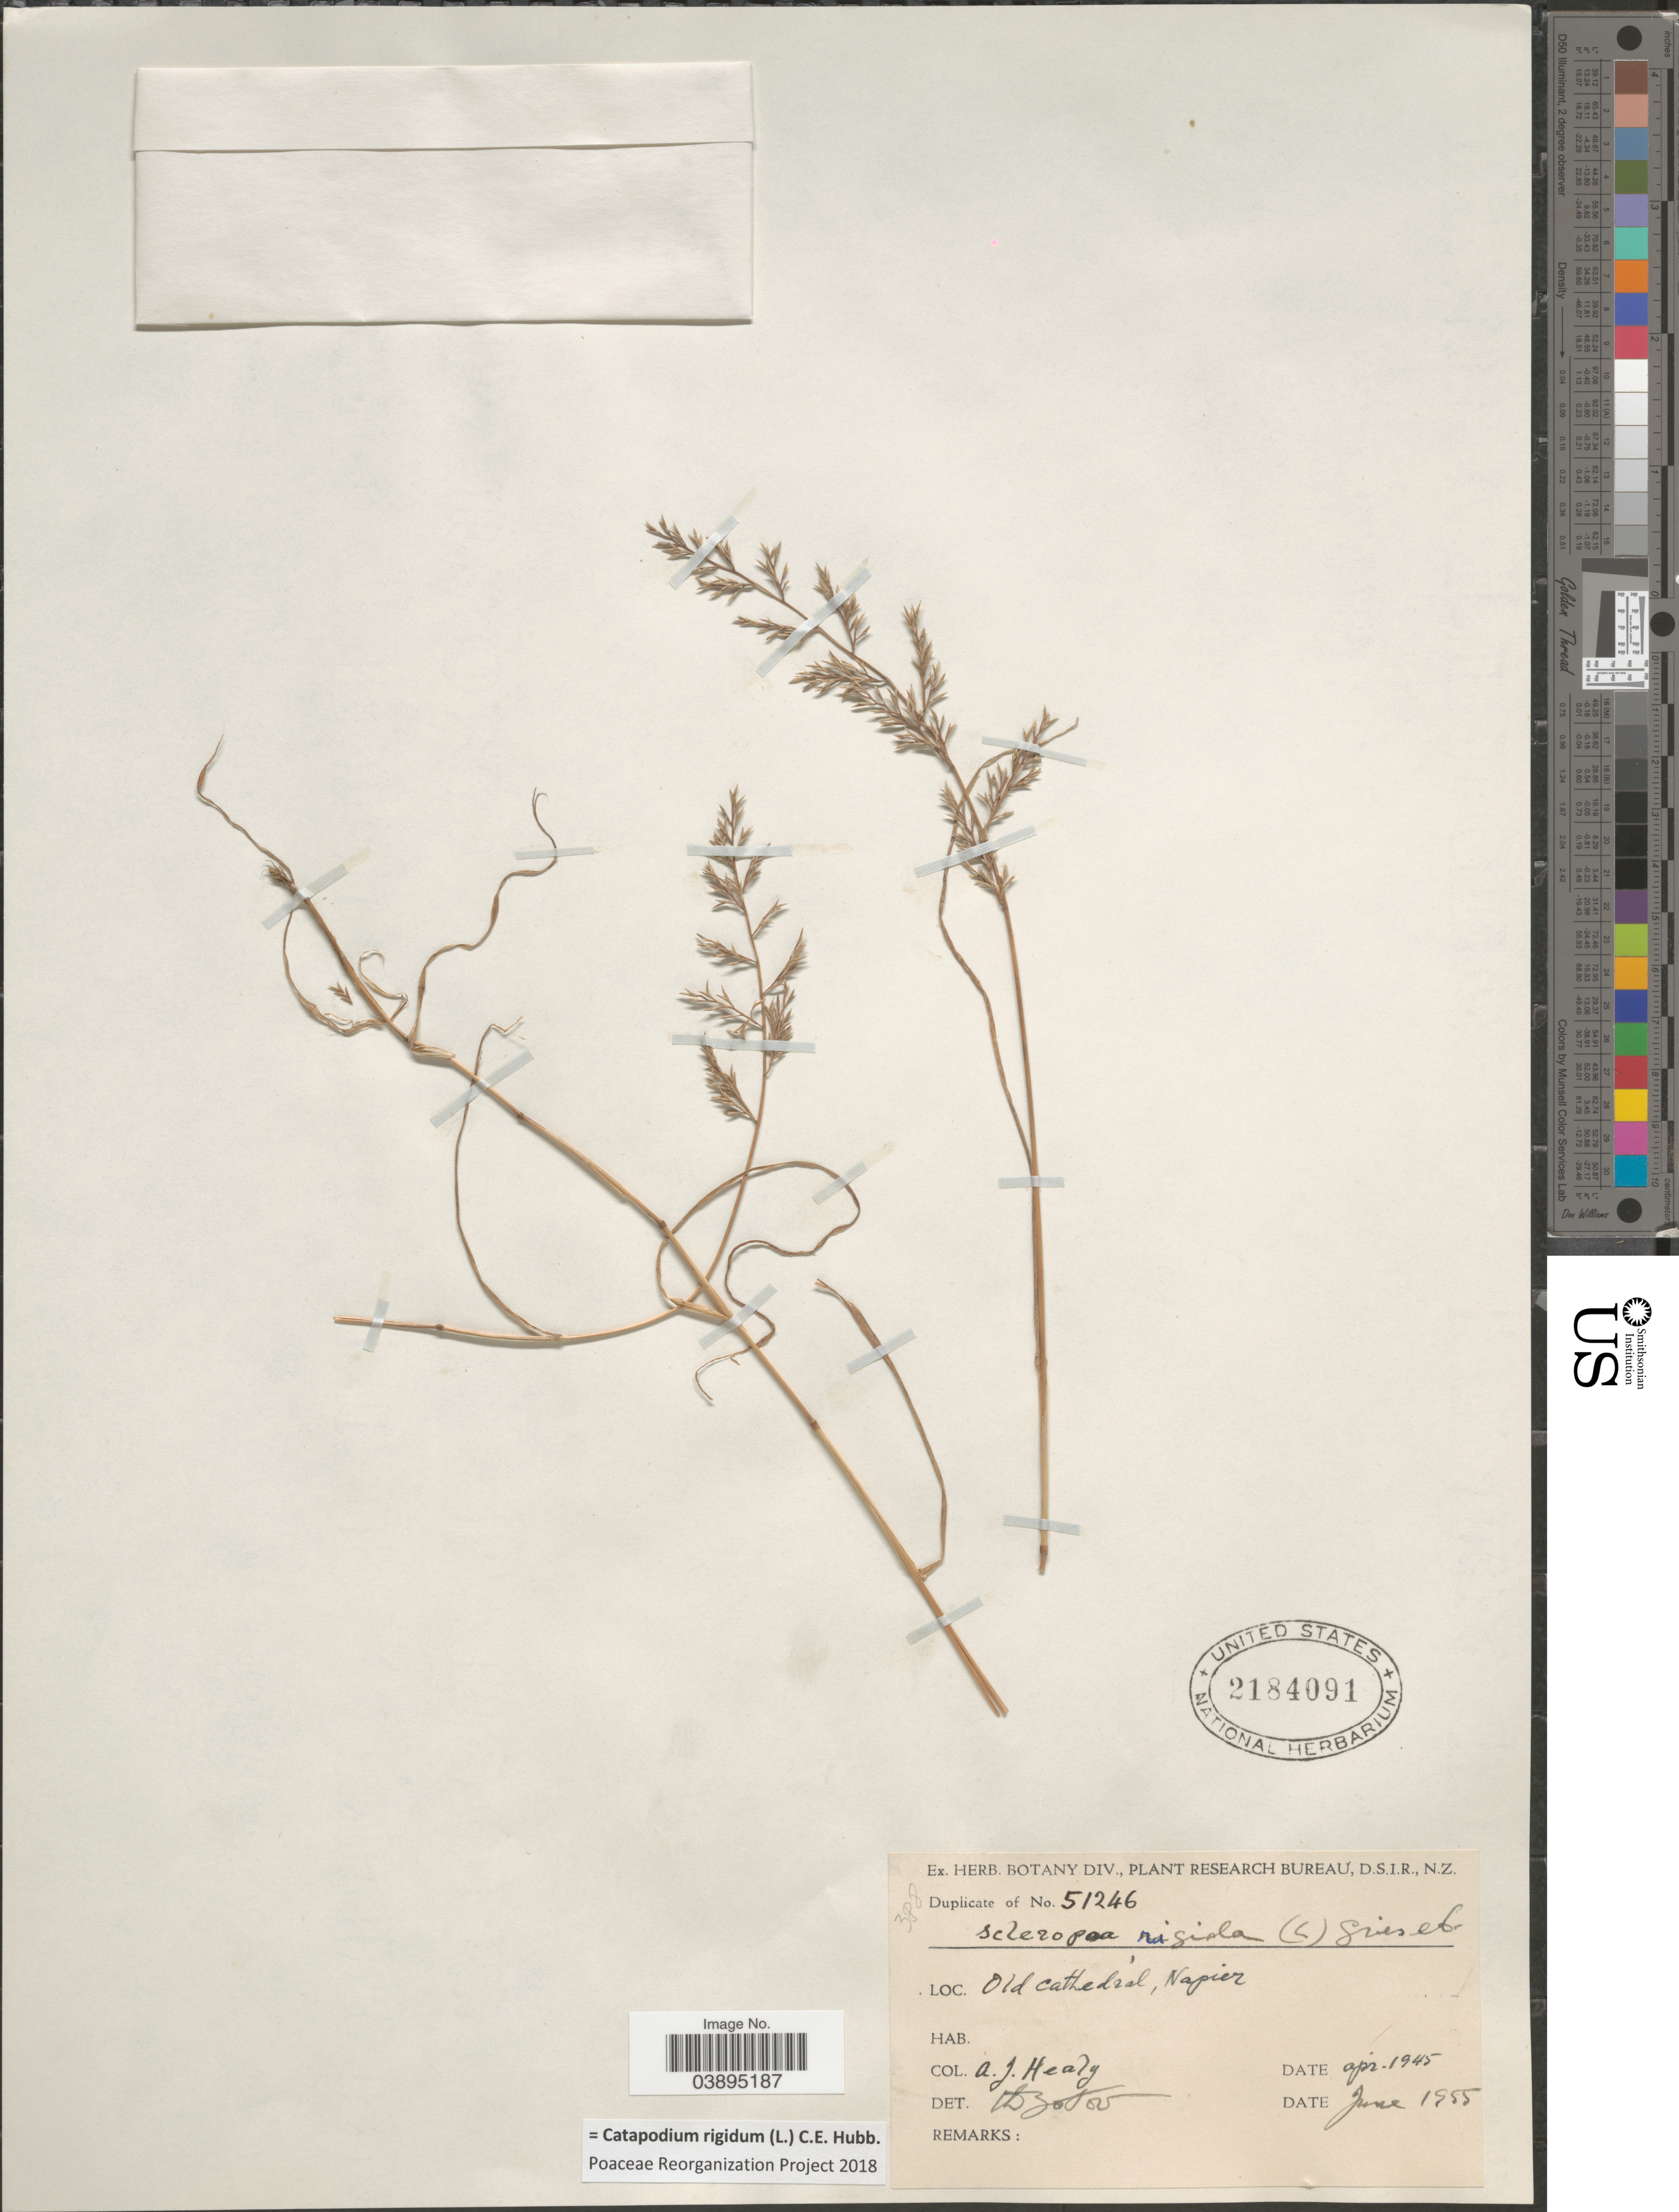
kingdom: Plantae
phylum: Tracheophyta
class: Liliopsida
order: Poales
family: Poaceae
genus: Catapodium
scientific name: Catapodium rigidum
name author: (L.) C.E. Hubb.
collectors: A. Healy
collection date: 1945-04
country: New Zealand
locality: Old cathedral, Napier.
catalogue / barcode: US 2184091